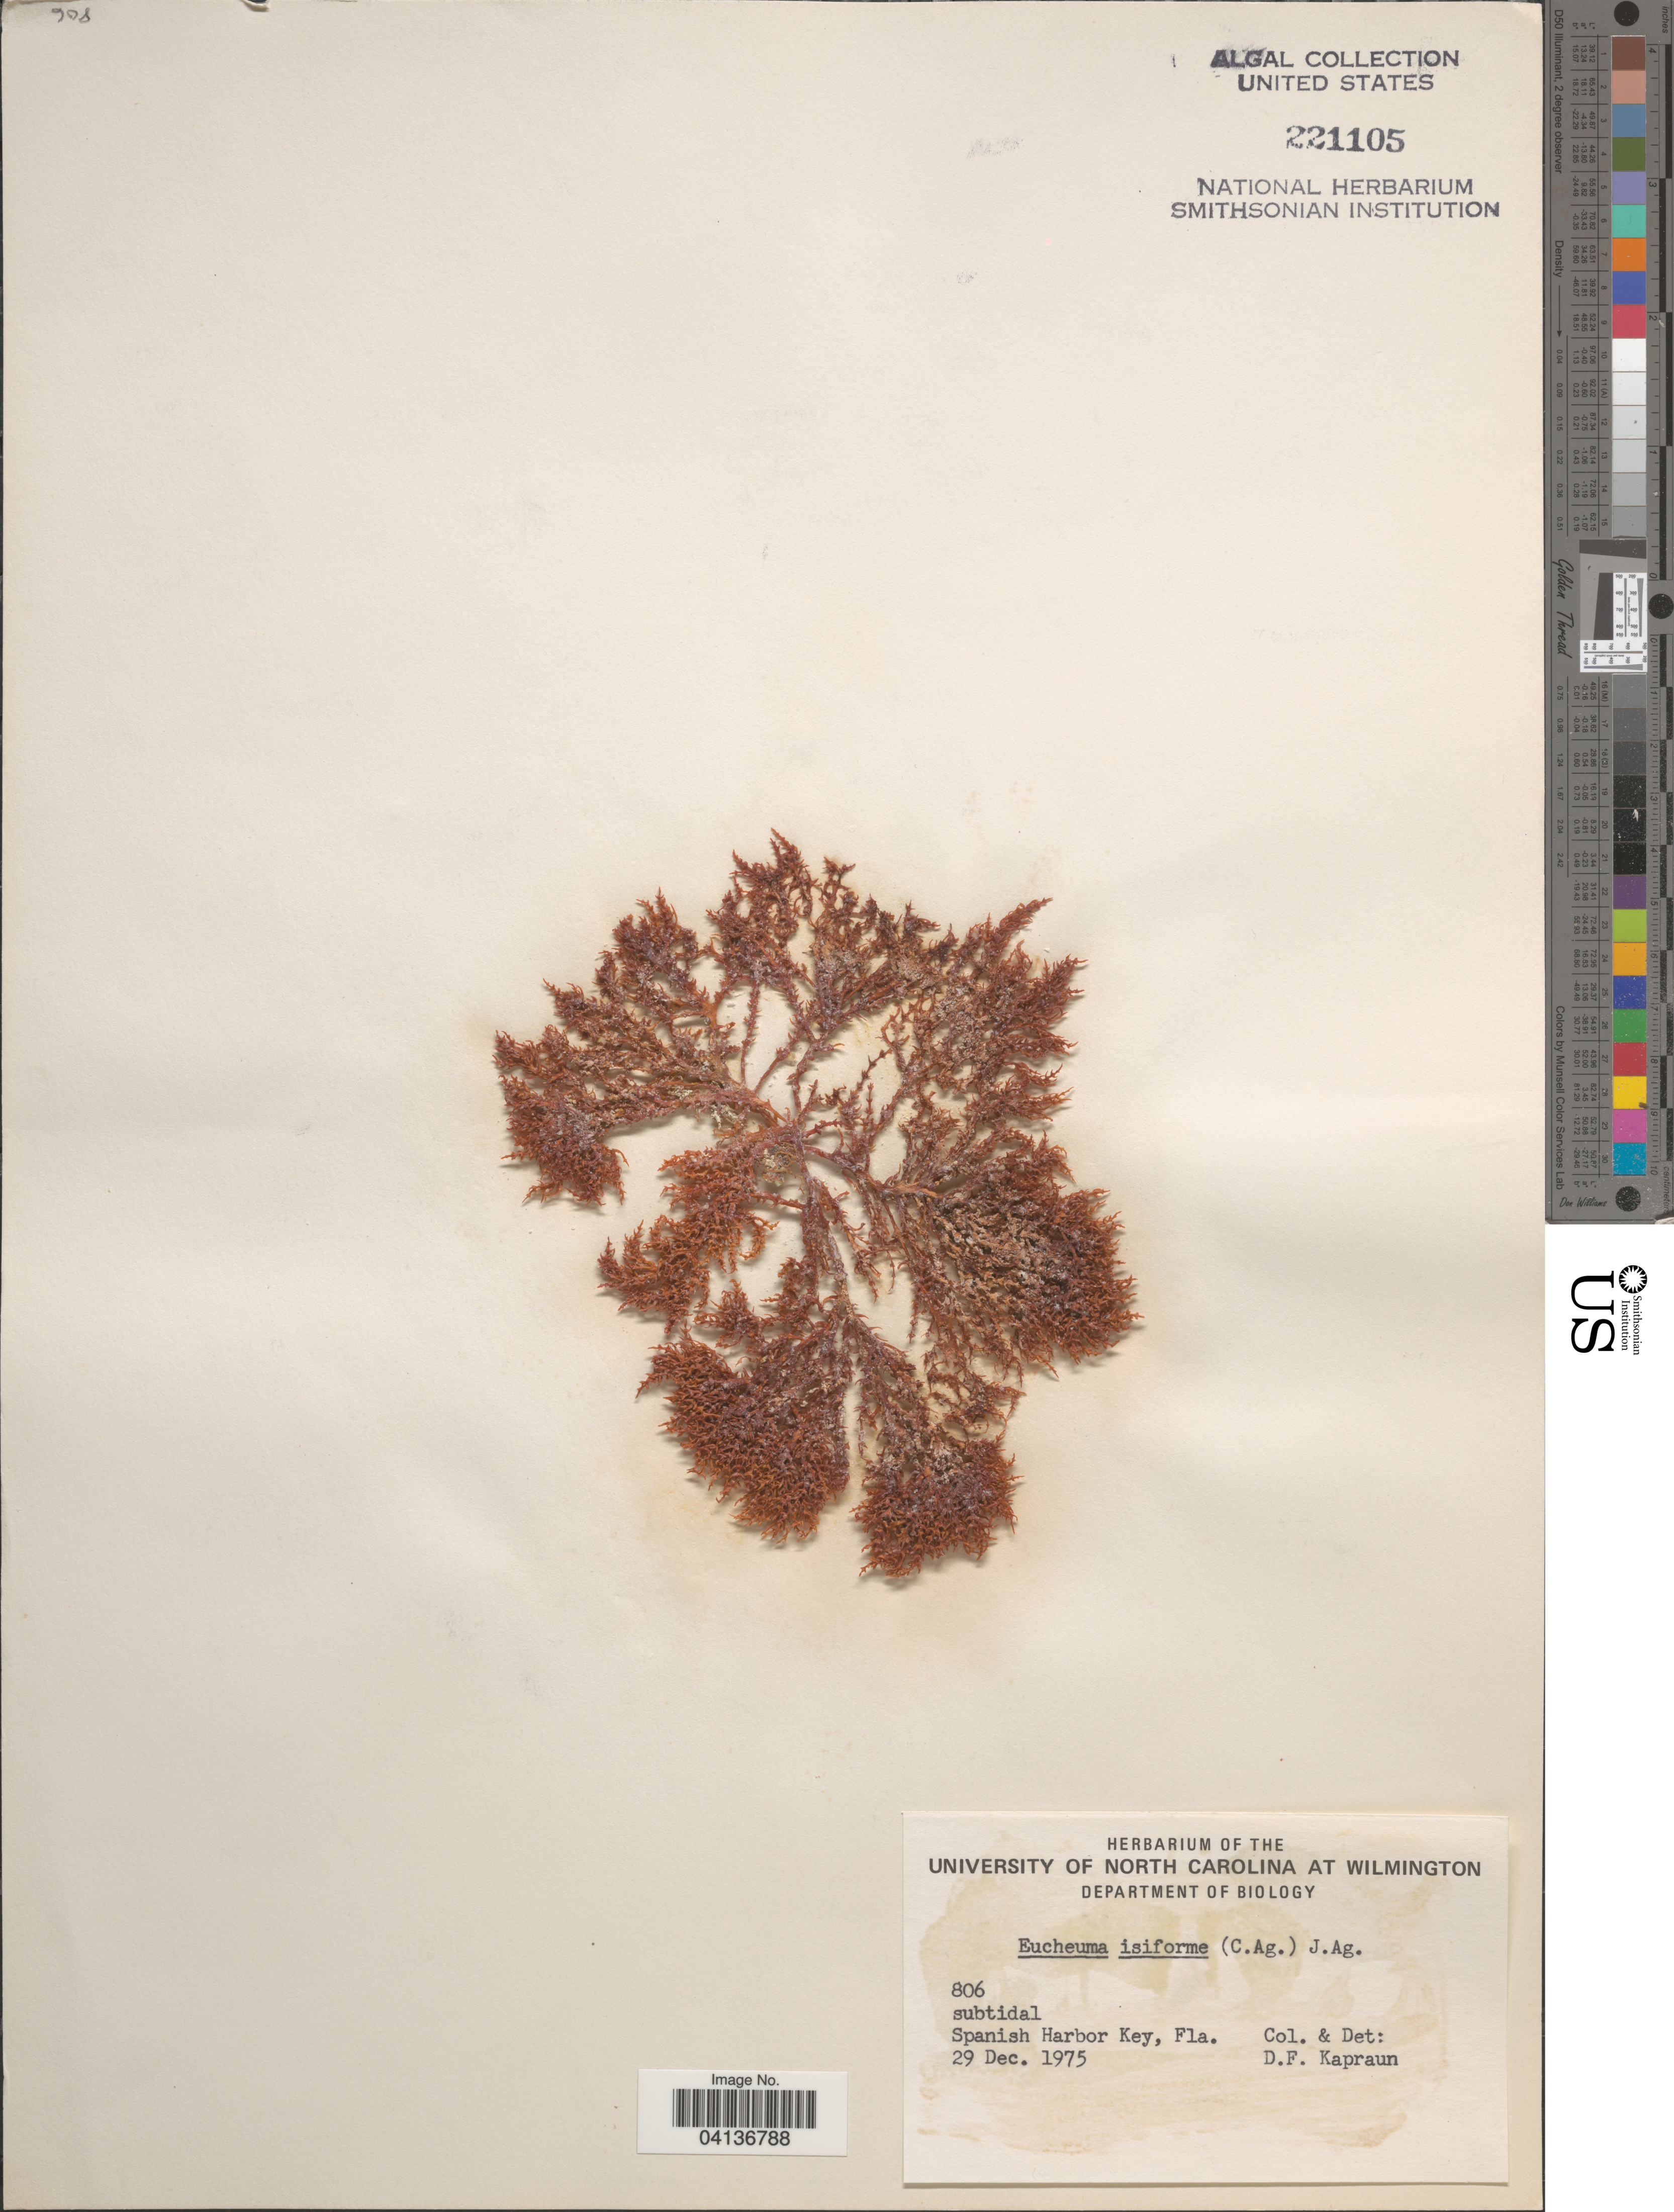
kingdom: Plantae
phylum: Rhodophyta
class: Florideophyceae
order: Gigartinales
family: Solieriaceae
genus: Eucheumatopsis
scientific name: Eucheumatopsis isiformis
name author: (C. Agardh) M.L. Núñez-Resendiz et al.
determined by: Algae name updating Project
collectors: D. F. Kapraun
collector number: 806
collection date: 1975-12-29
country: United States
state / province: Florida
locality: Spanish Harbor Key.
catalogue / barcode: US 221105